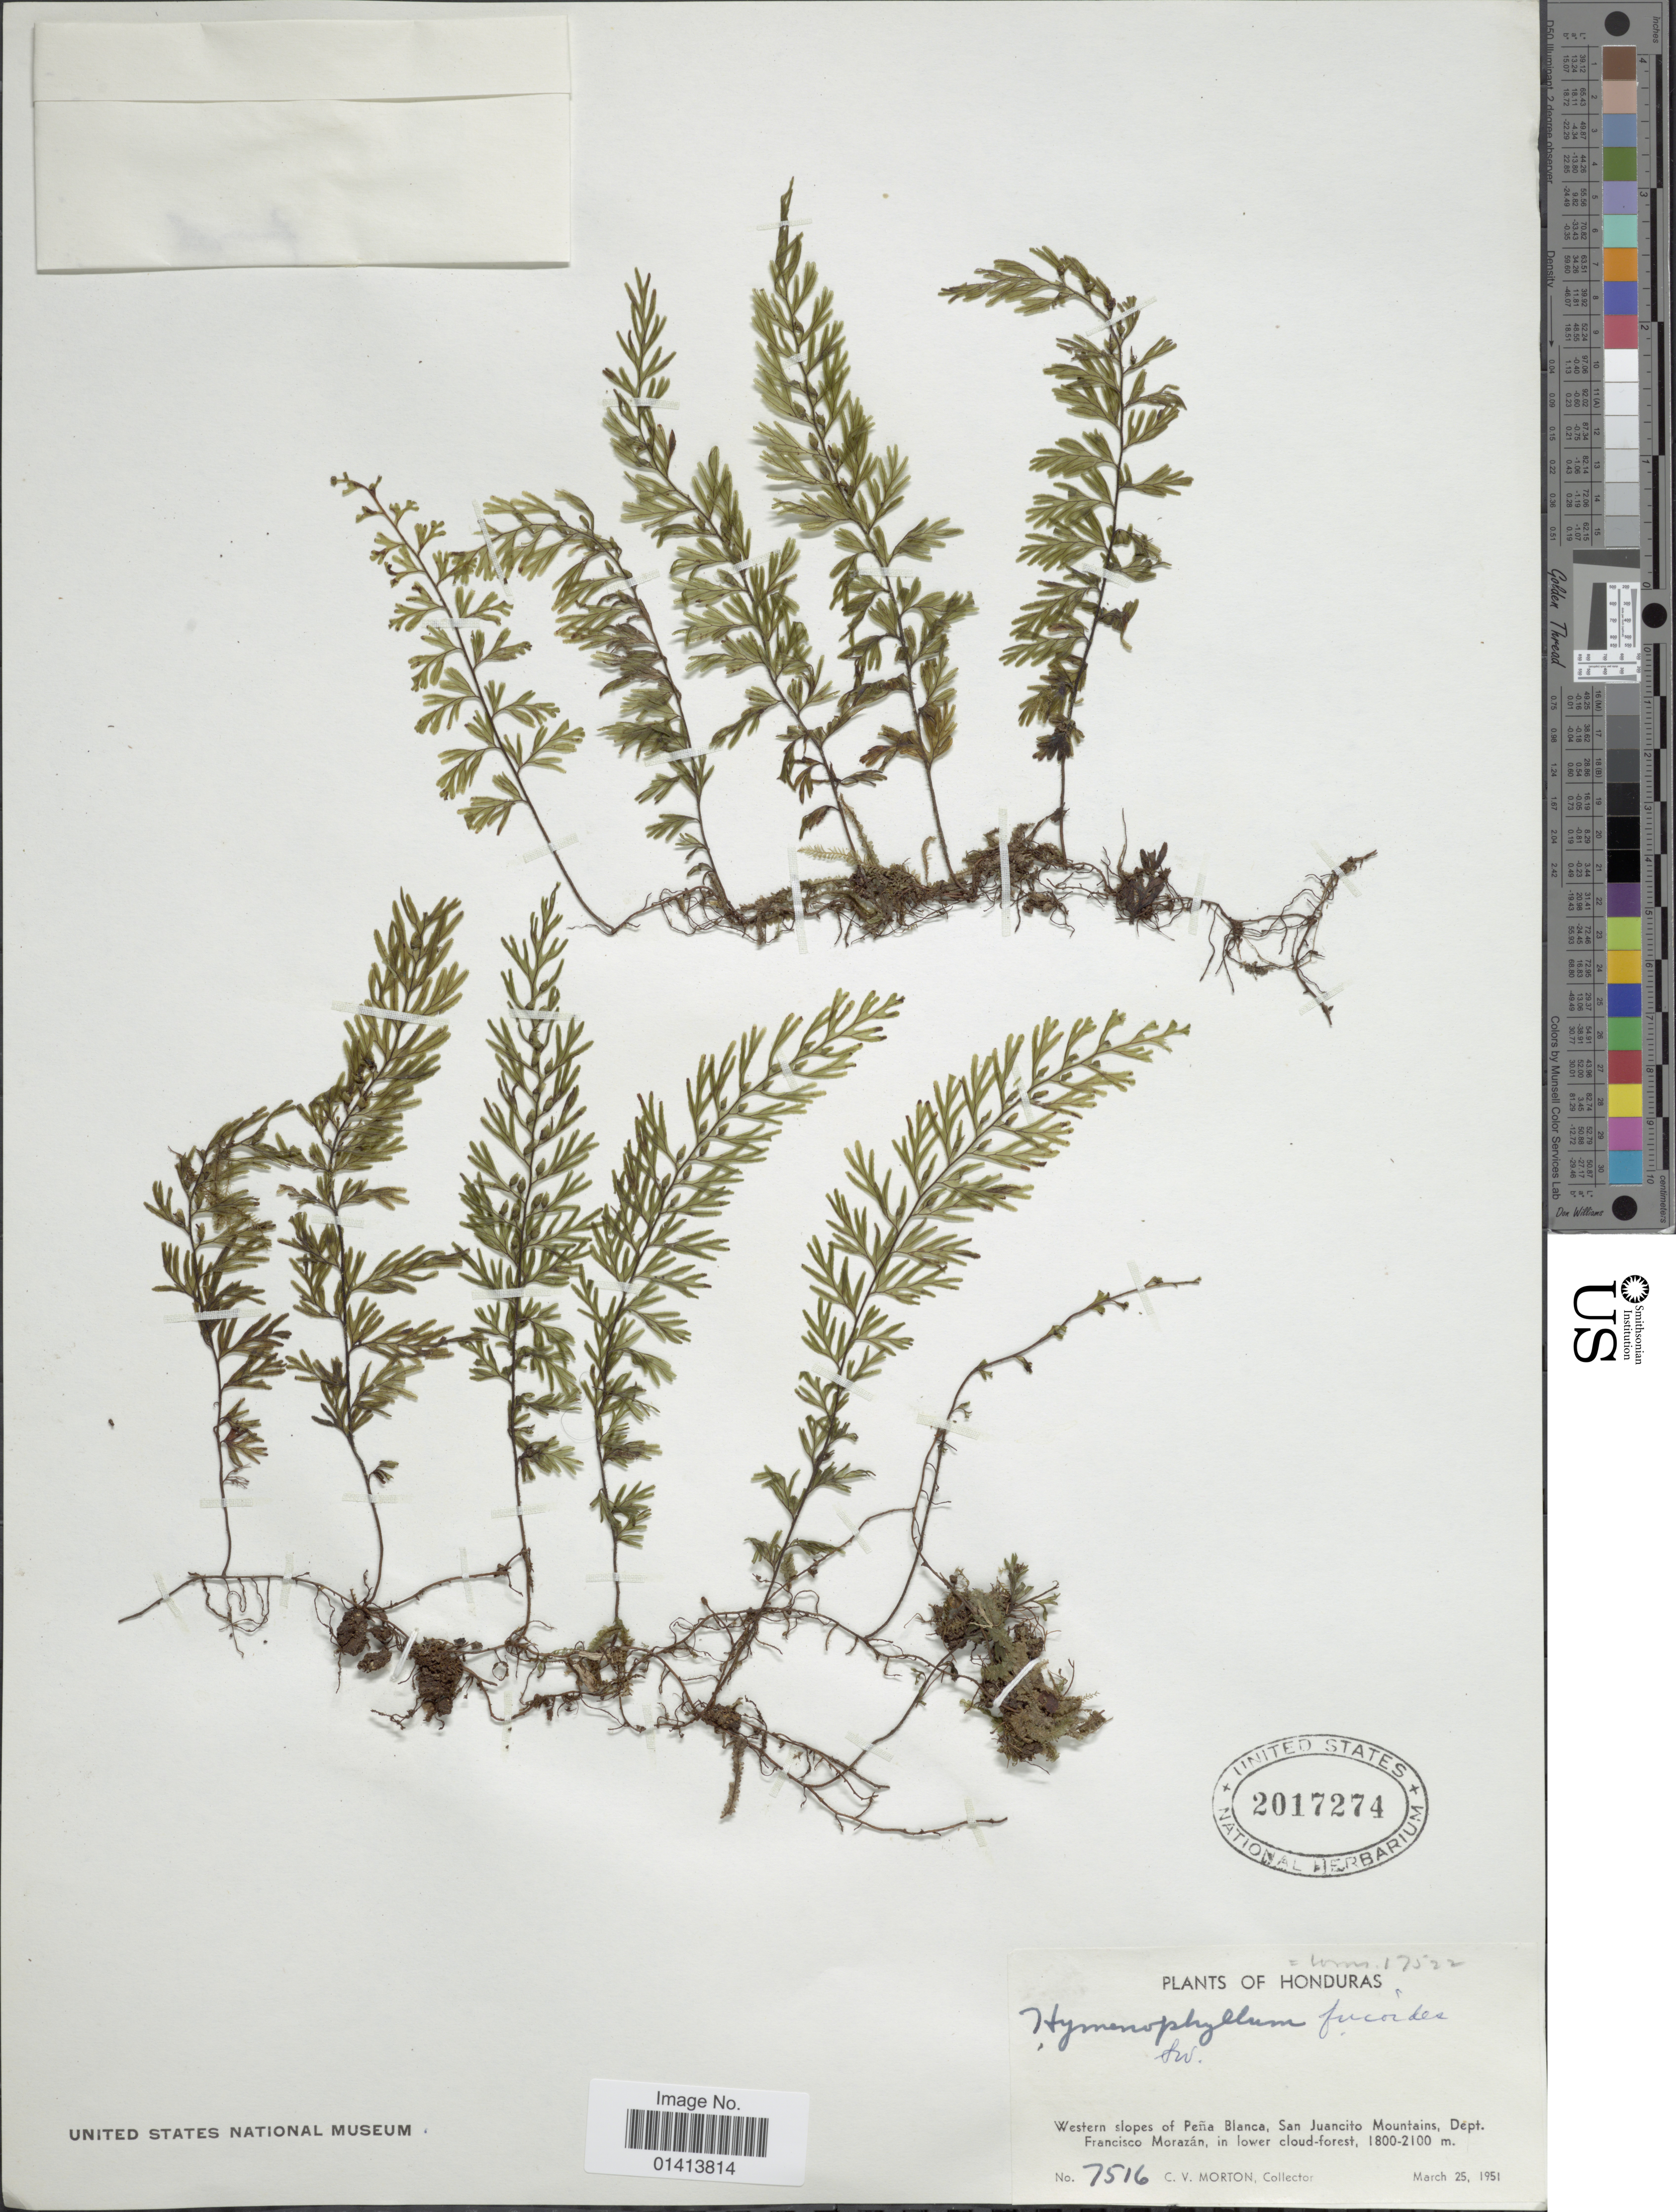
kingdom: Plantae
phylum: Tracheophyta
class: Polypodiopsida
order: Hymenophyllales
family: Hymenophyllaceae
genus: Hymenophyllum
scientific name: Hymenophyllum fucoides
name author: (Sw.) Sw.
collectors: C. V. Morton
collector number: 7516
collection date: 1951-03-25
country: Honduras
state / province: Fco. Morazán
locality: Western slope of Peña Blanca, San Juancito Mountains, Dept. Francisco Morazán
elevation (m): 1800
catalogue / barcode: US 2017274